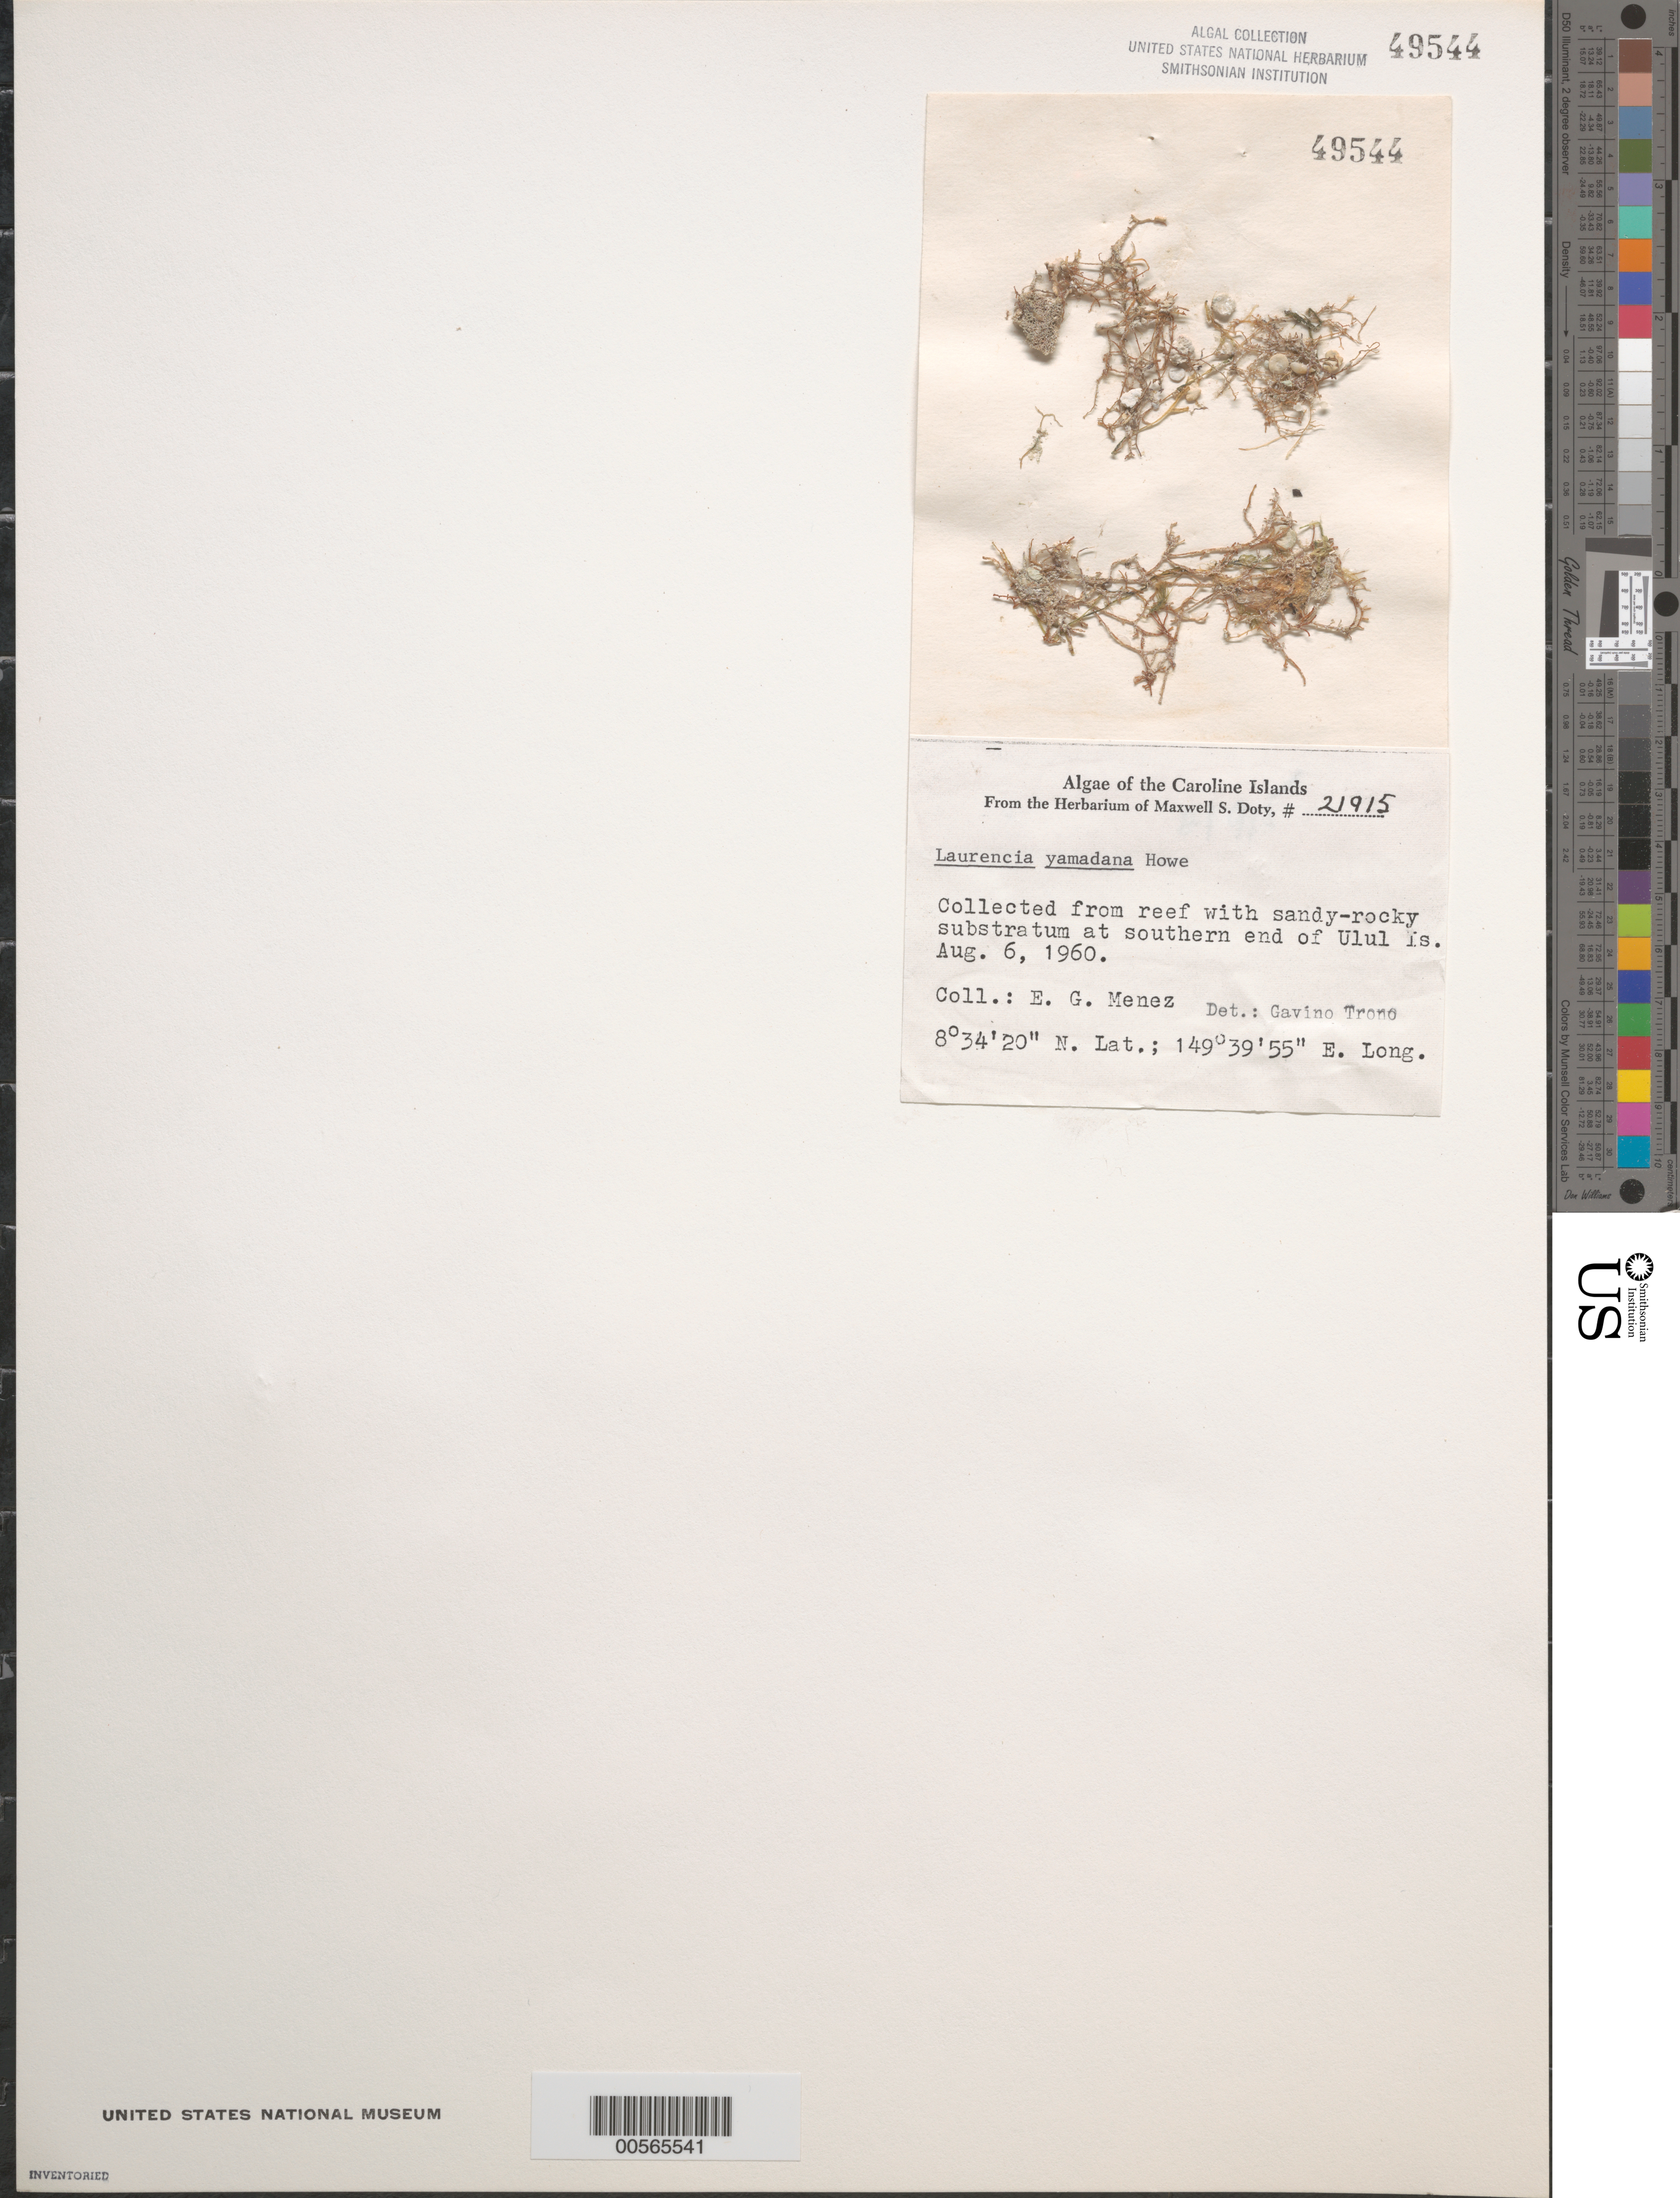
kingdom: Plantae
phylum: Rhodophyta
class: Florideophyceae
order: Ceramiales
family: Rhodomelaceae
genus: Palisada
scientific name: Palisada yamadana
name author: (M. Howe) K.W. Nam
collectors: Meñez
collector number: MSD 21915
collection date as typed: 06 Aug 1960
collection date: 1960-08-06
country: Micronesia, Federated States of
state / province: Truk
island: Namonuito Atoll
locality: Ulul Islet, Southern end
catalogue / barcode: US 49544